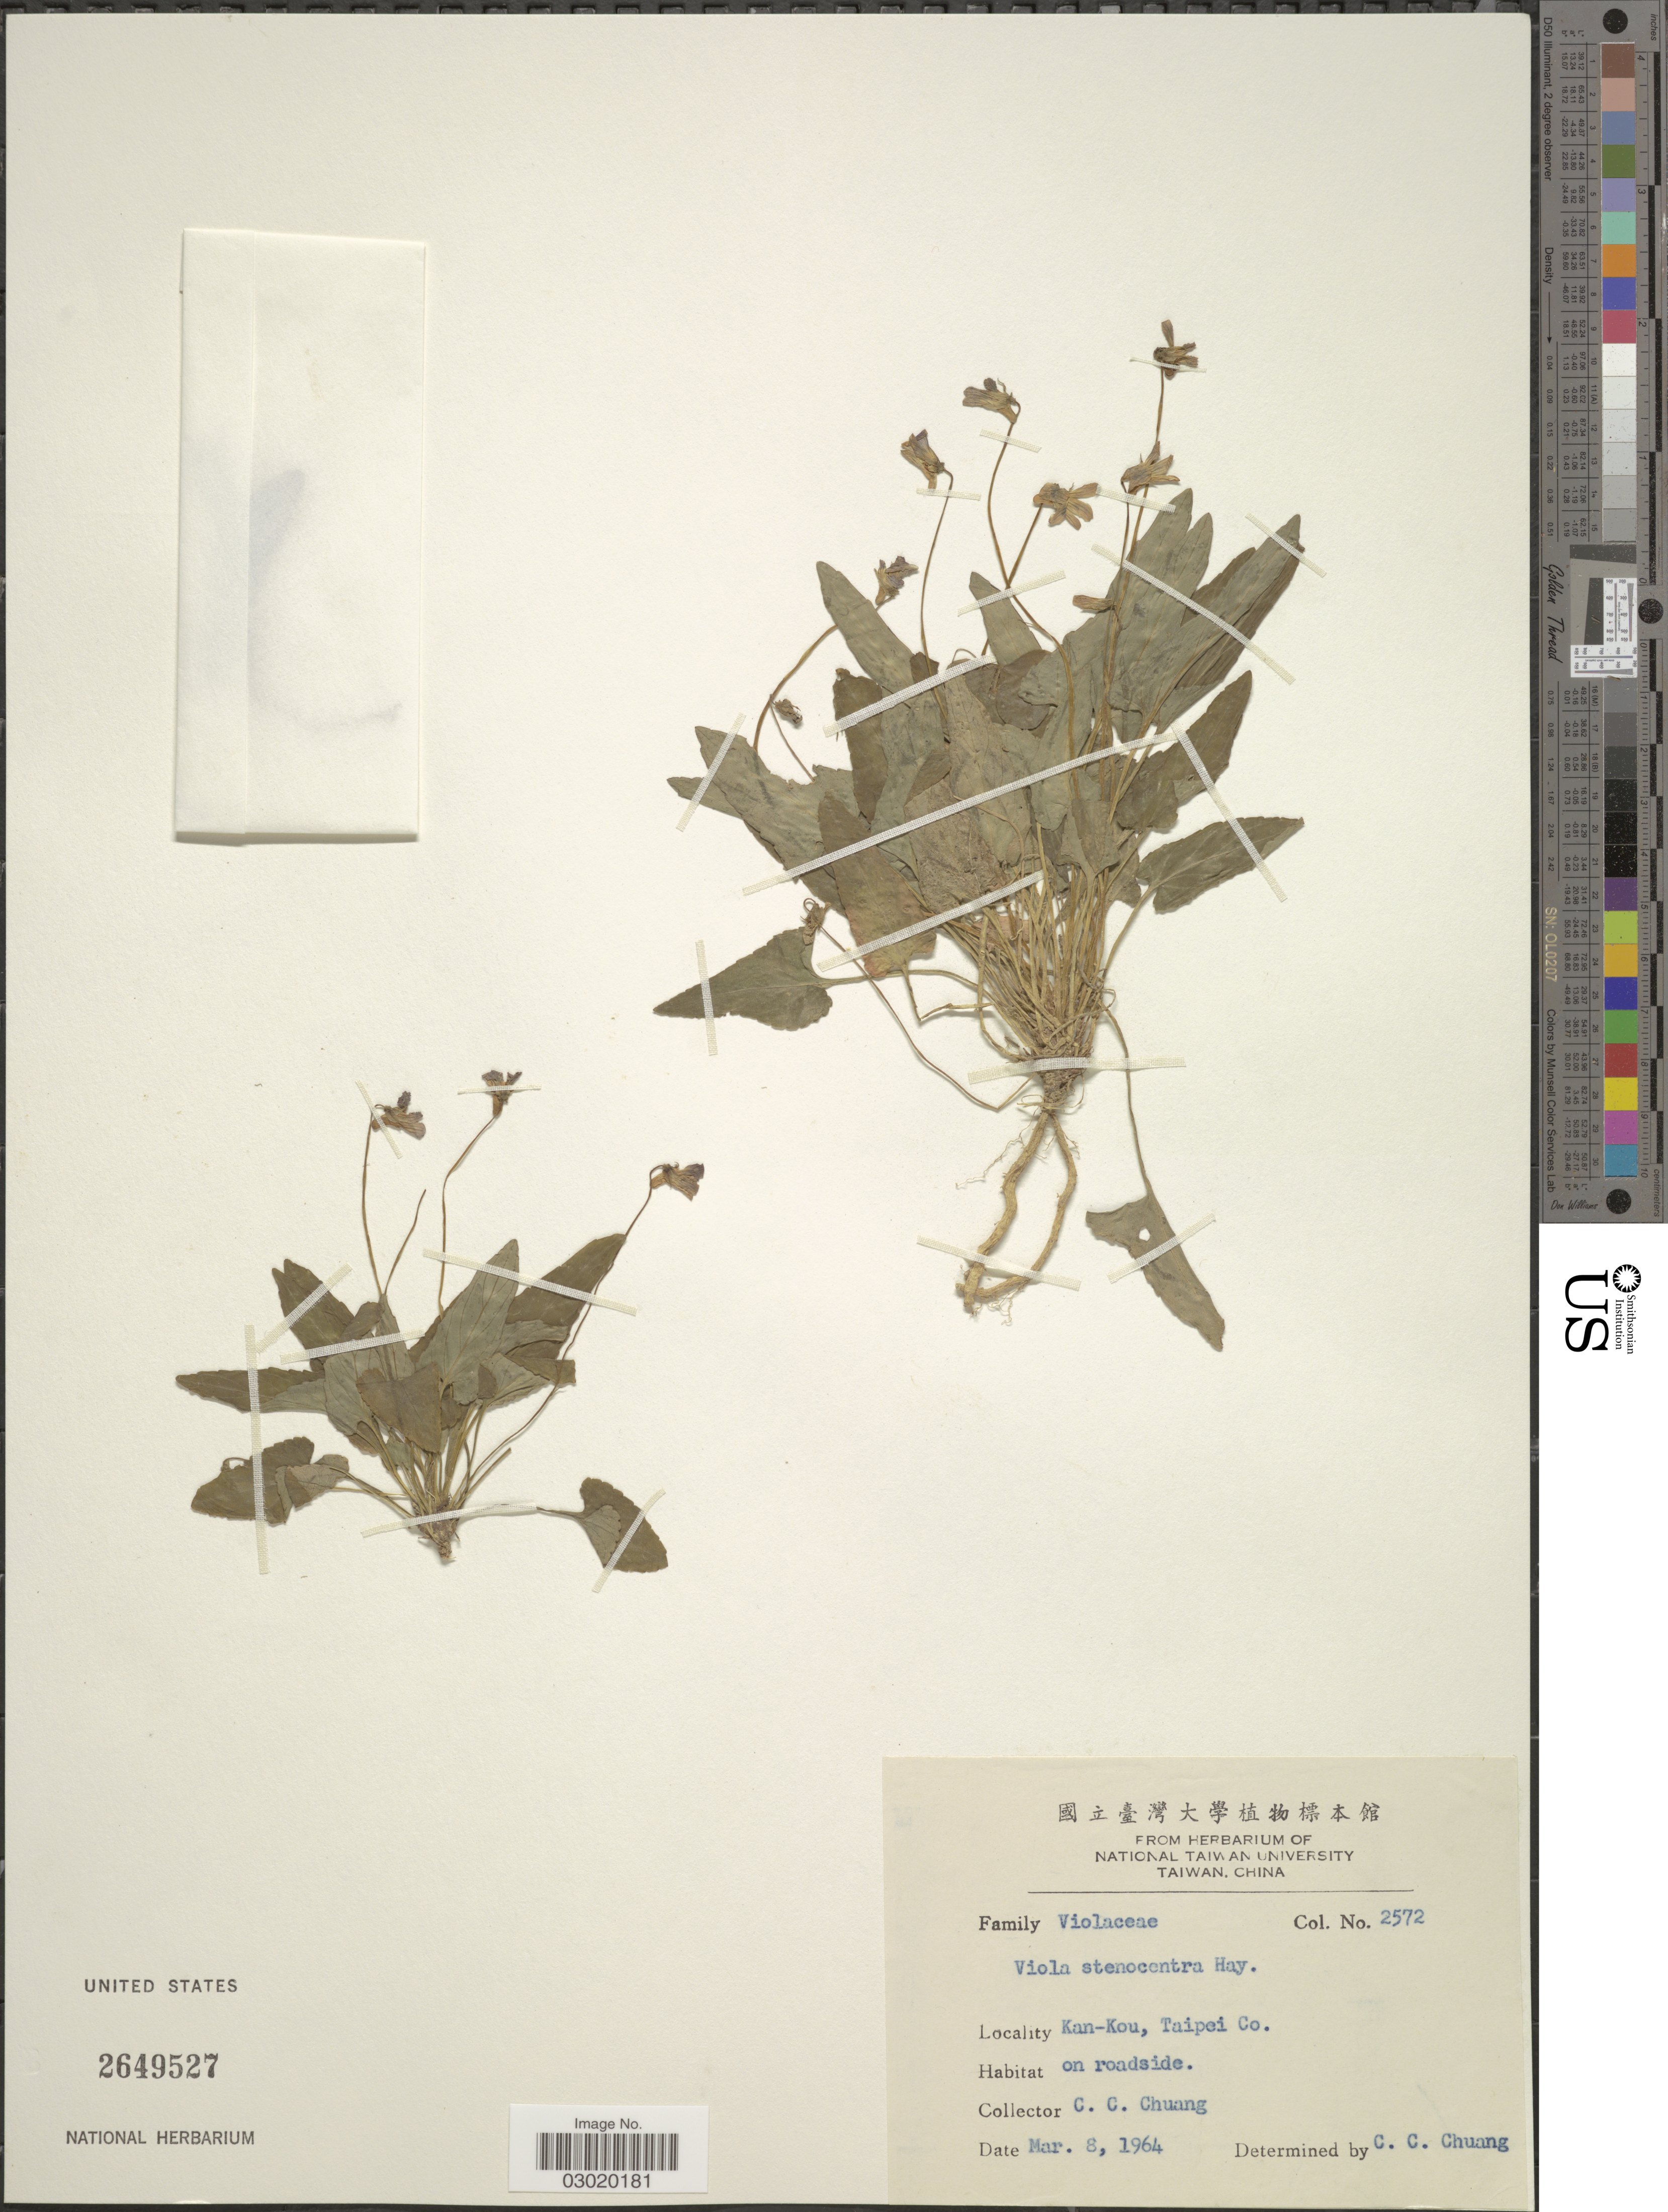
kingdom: Plantae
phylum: Tracheophyta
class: Magnoliopsida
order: Malpighiales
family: Violaceae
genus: Viola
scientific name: Viola stenocentra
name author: Hayata ex Nakai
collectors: C. C. Chuang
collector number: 2572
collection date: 1964-03-08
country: Taiwan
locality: Kan-Kou, Taipei Co.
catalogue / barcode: US 2649527